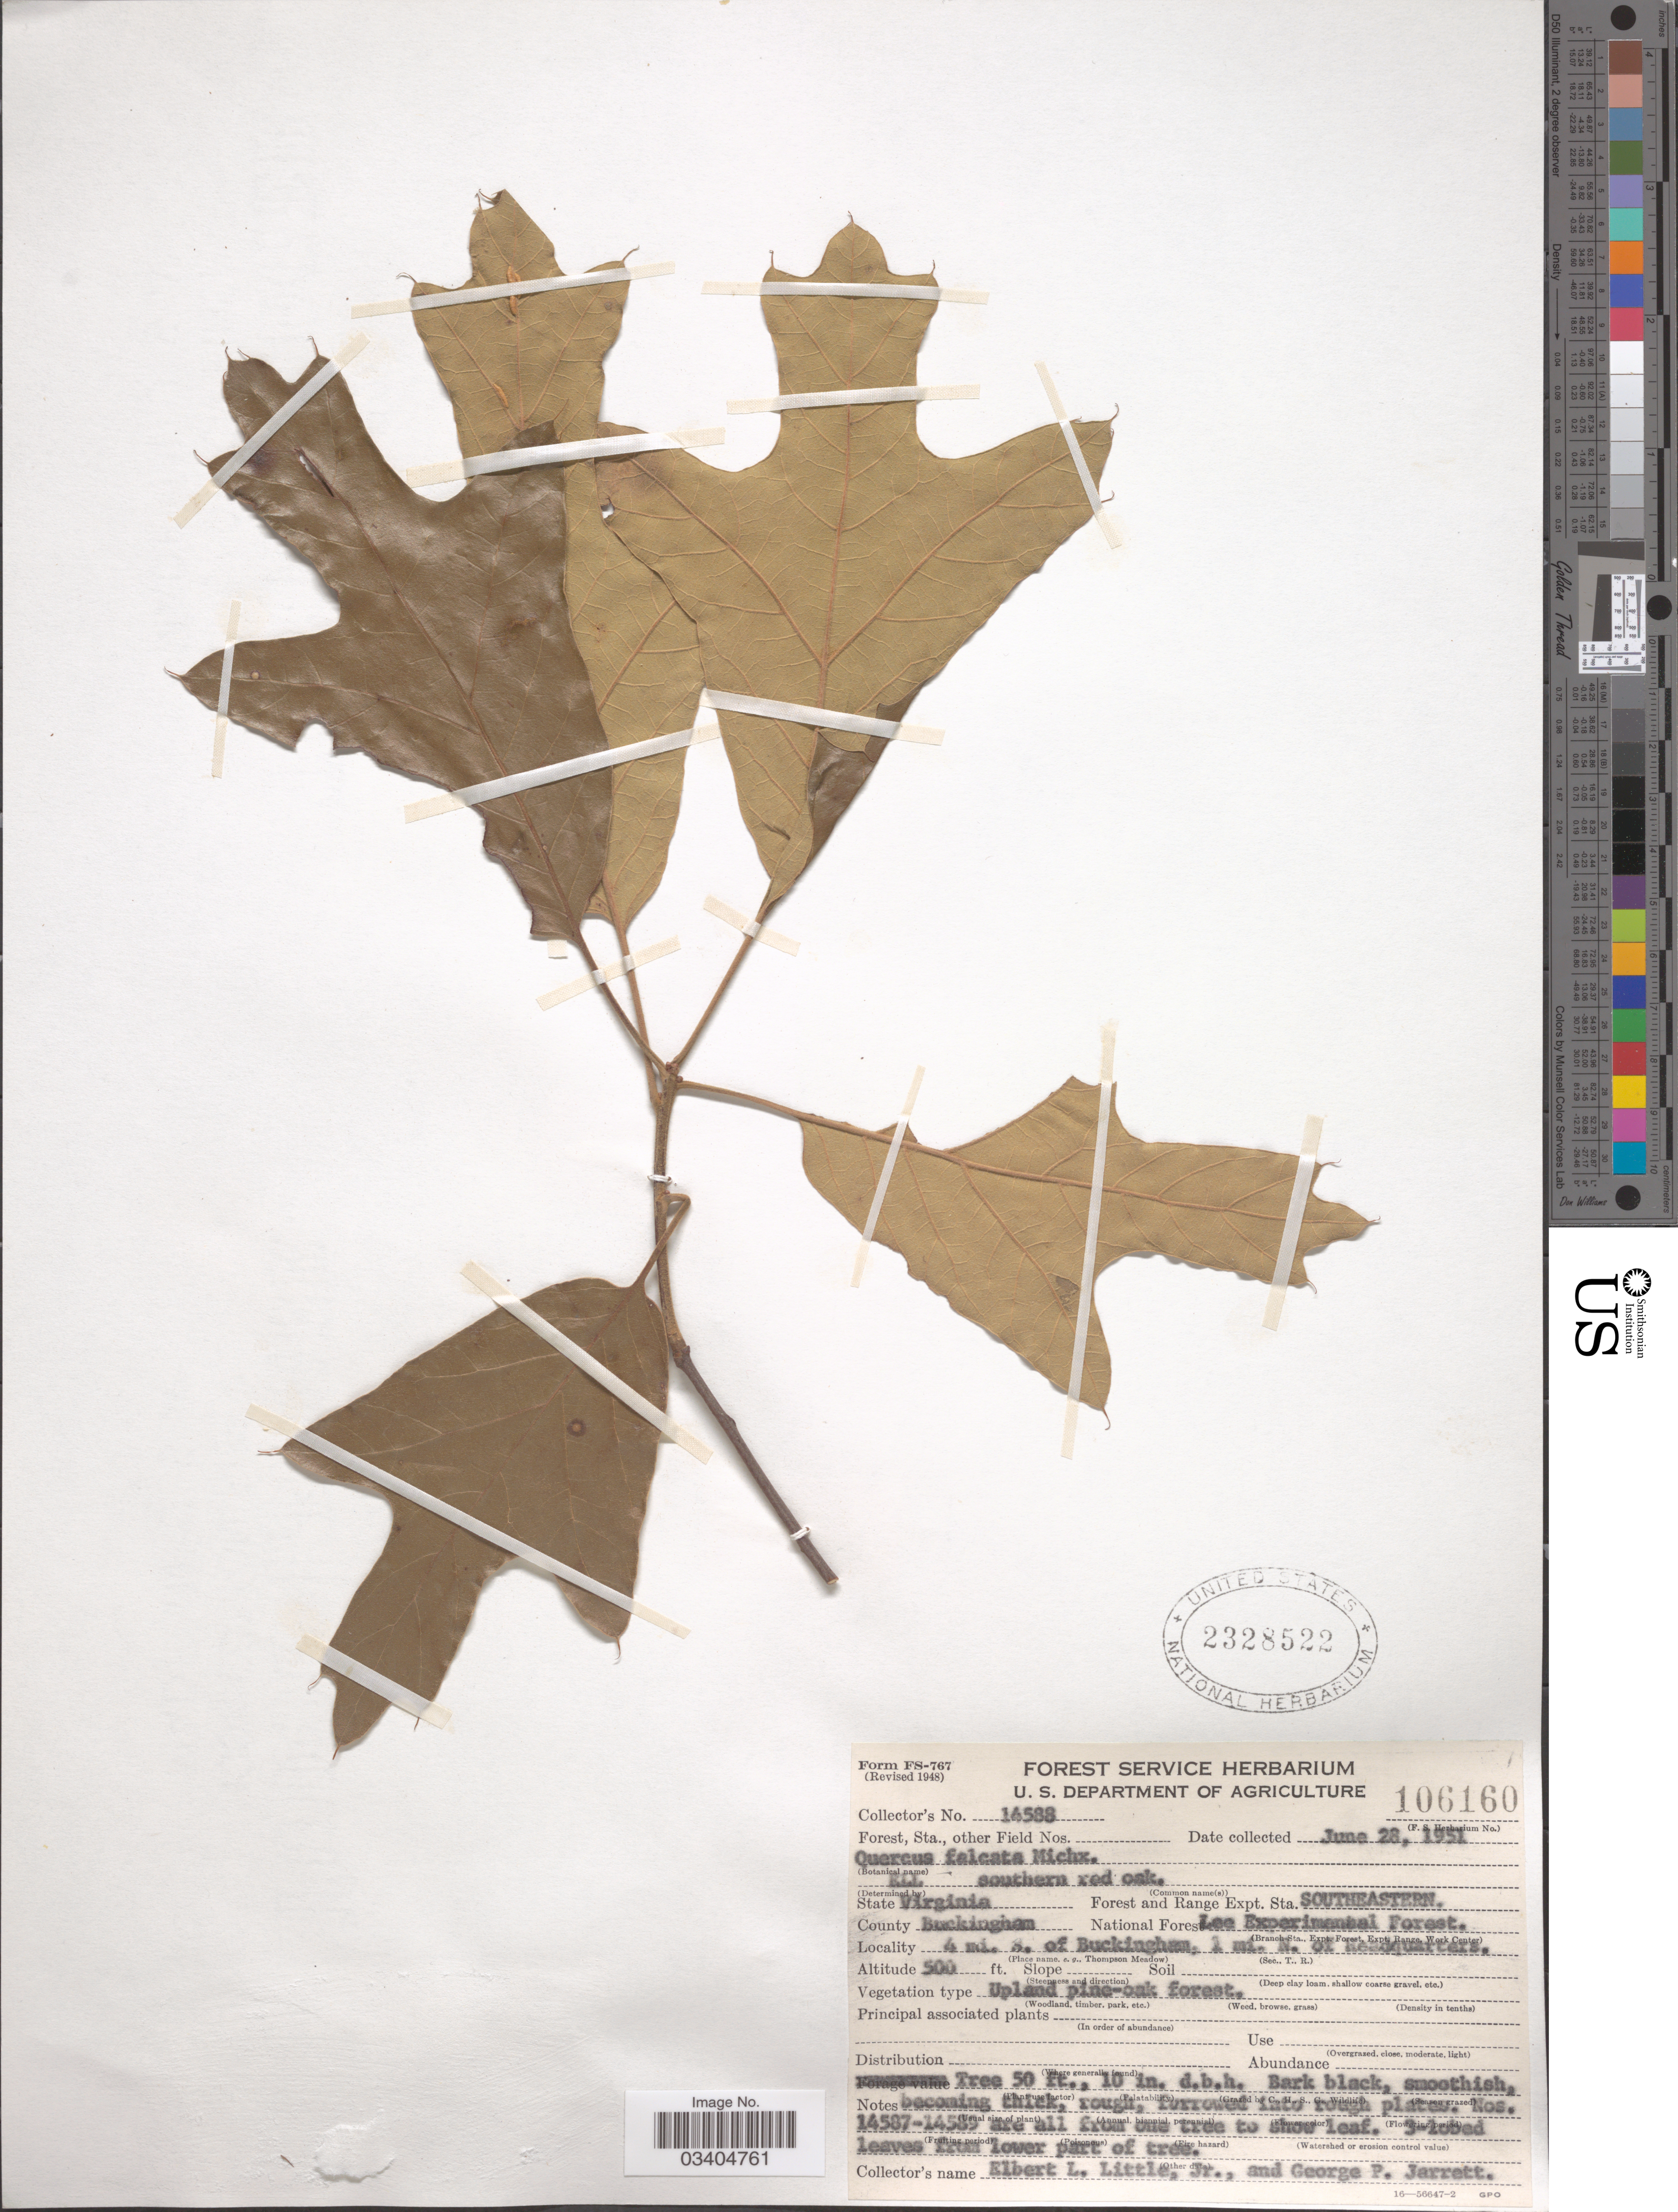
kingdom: Plantae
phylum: Tracheophyta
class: Magnoliopsida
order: Fagales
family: Fagaceae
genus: Quercus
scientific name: Quercus falcata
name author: Michx.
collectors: E. L. Little & G. Jarrett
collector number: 14588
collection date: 1951-06-28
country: United States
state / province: Virginia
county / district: Buckingham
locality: Forest and Range Expt. Sta. Southeastern. County Buckingham. National Forest Lee Experimental Forest. 4 mi. S. of Buckingham, 1 mi. N of Headquarters.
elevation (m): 152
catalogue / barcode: US 2328522